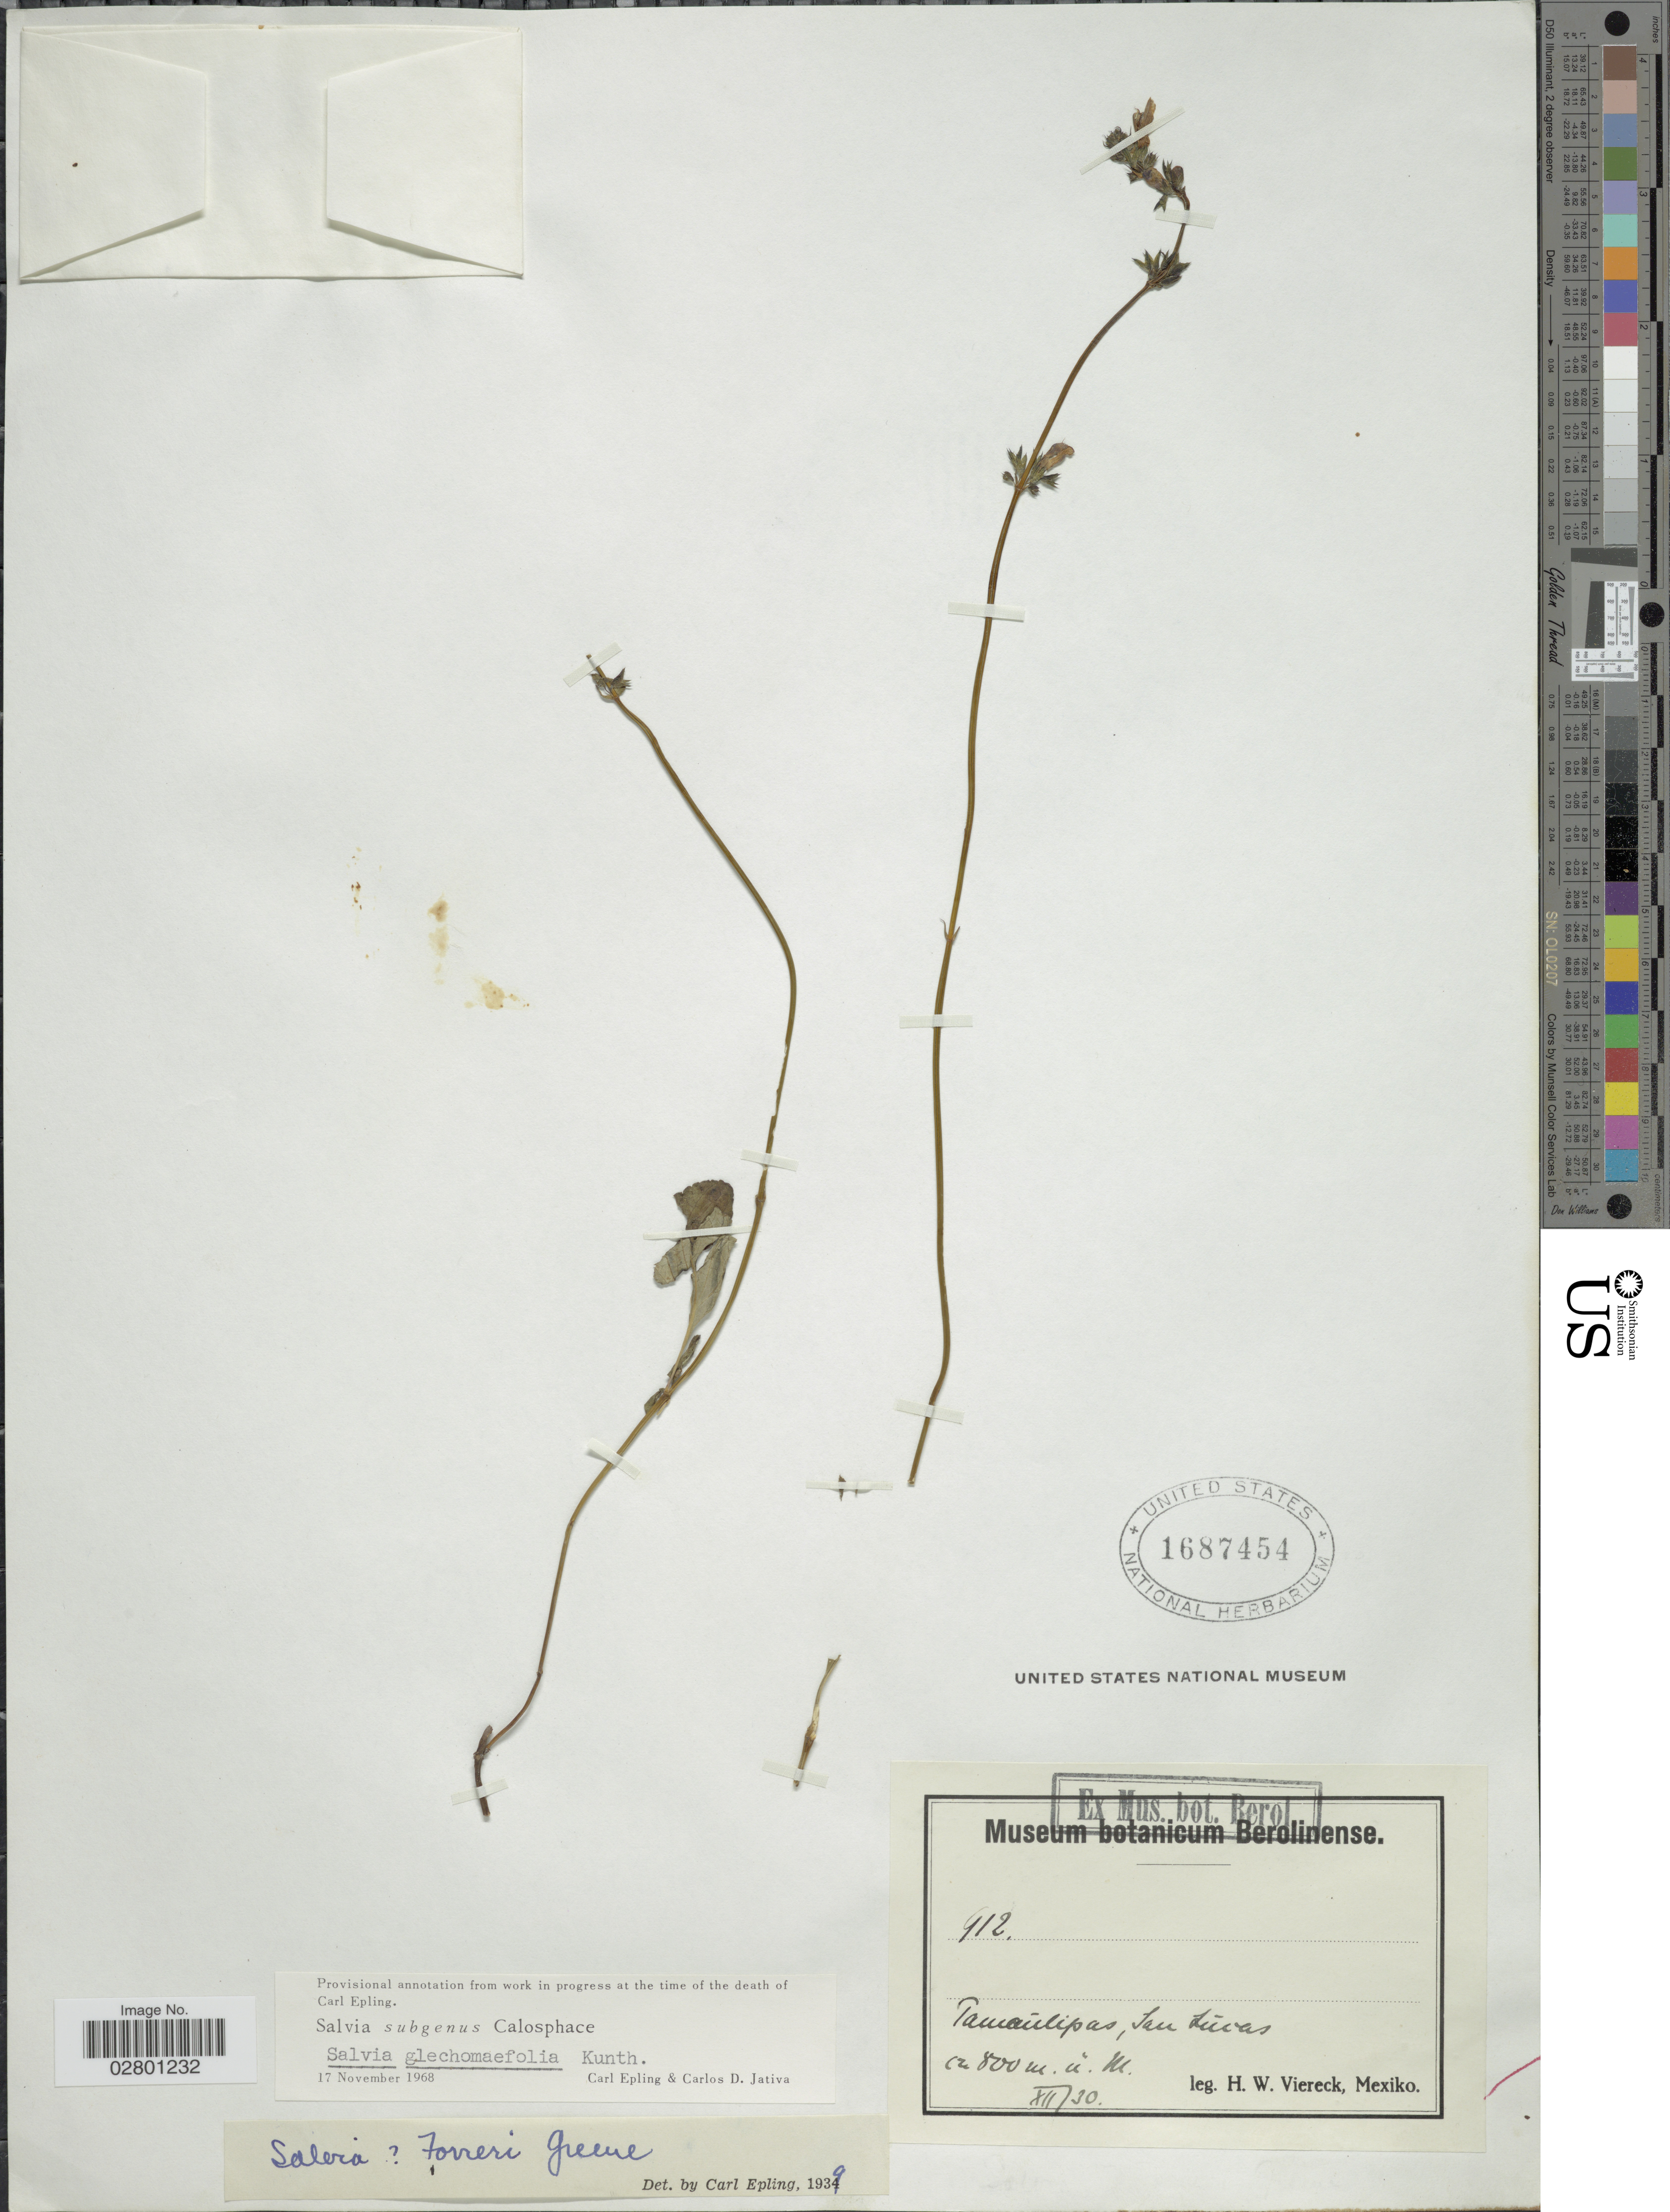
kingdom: Plantae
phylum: Tracheophyta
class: Magnoliopsida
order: Lamiales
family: Lamiaceae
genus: Salvia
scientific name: Salvia glechomaefolia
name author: Kunth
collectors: H. W. Viereck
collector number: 912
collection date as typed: Transcribed d/m/y: /12/30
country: Mexico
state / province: Tamaulipas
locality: San Lucas.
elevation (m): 800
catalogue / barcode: US 1687454